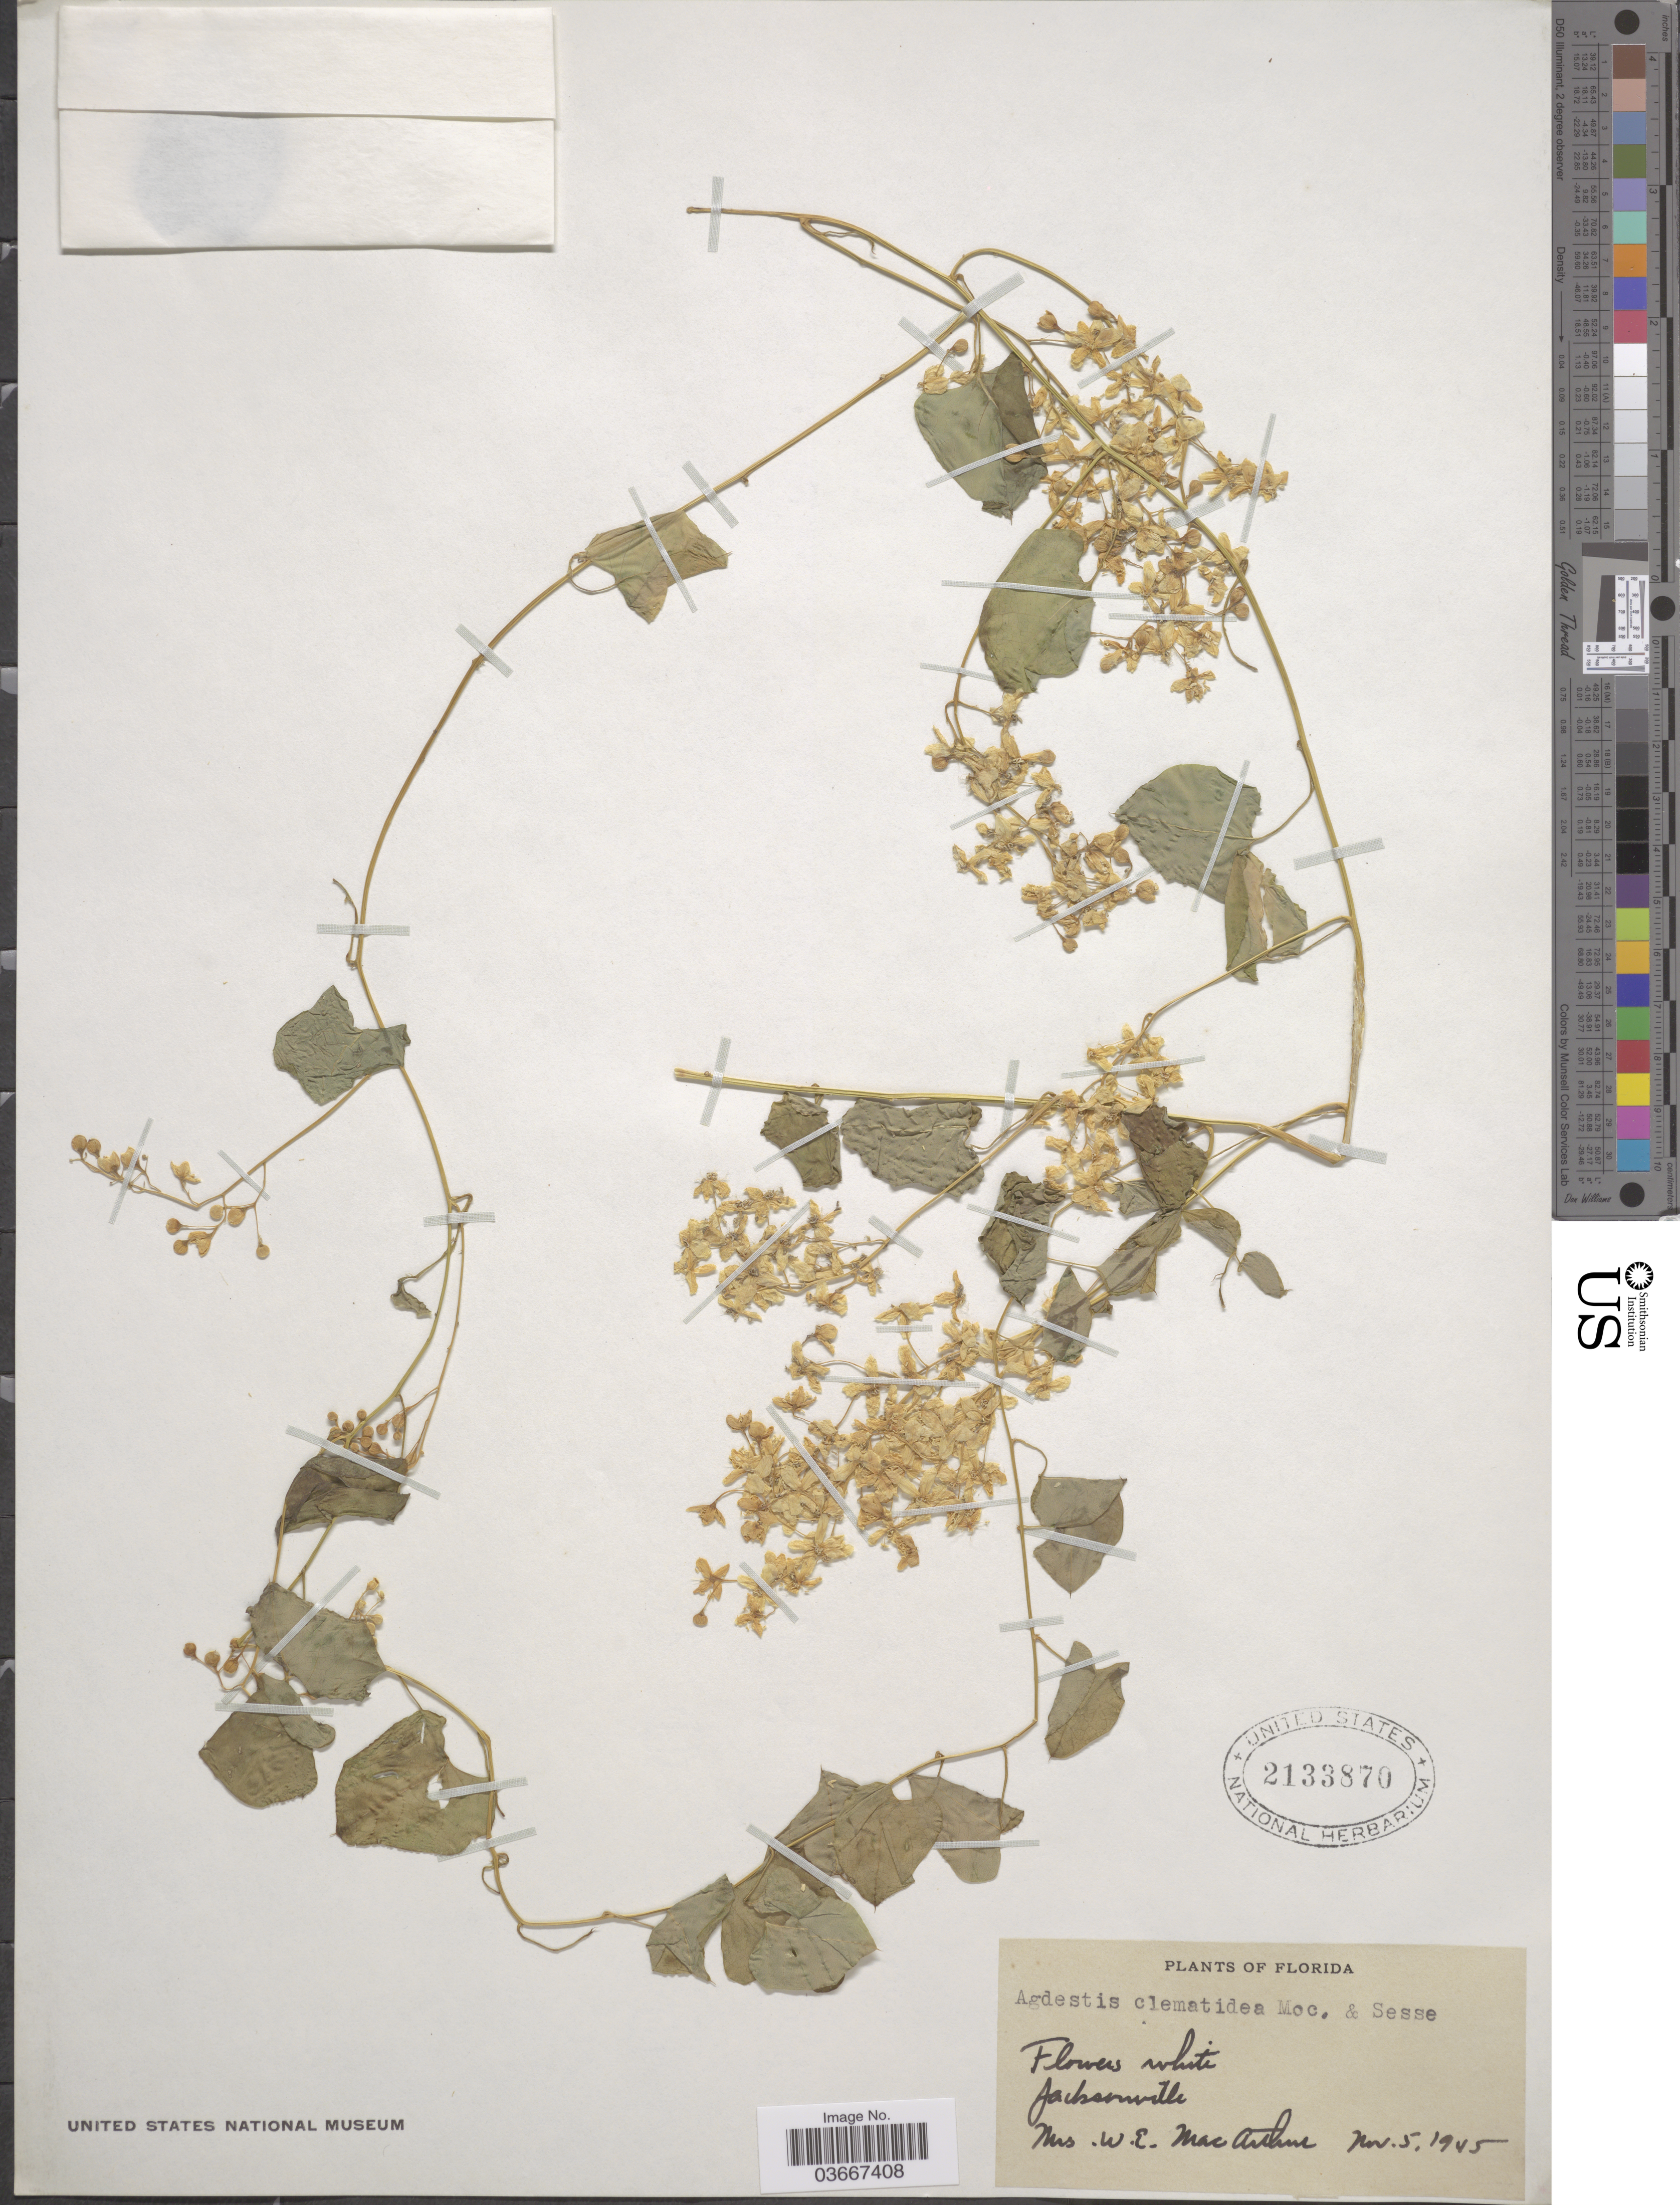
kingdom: Plantae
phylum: Tracheophyta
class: Magnoliopsida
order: Caryophyllales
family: Agdestidaceae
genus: Agdestis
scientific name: Agdestis clematidea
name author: Moc. & Sessé ex DC.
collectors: W. MacArthur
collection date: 1945-11-05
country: United States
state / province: Florida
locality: Jacksonville.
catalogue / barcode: US 2133870